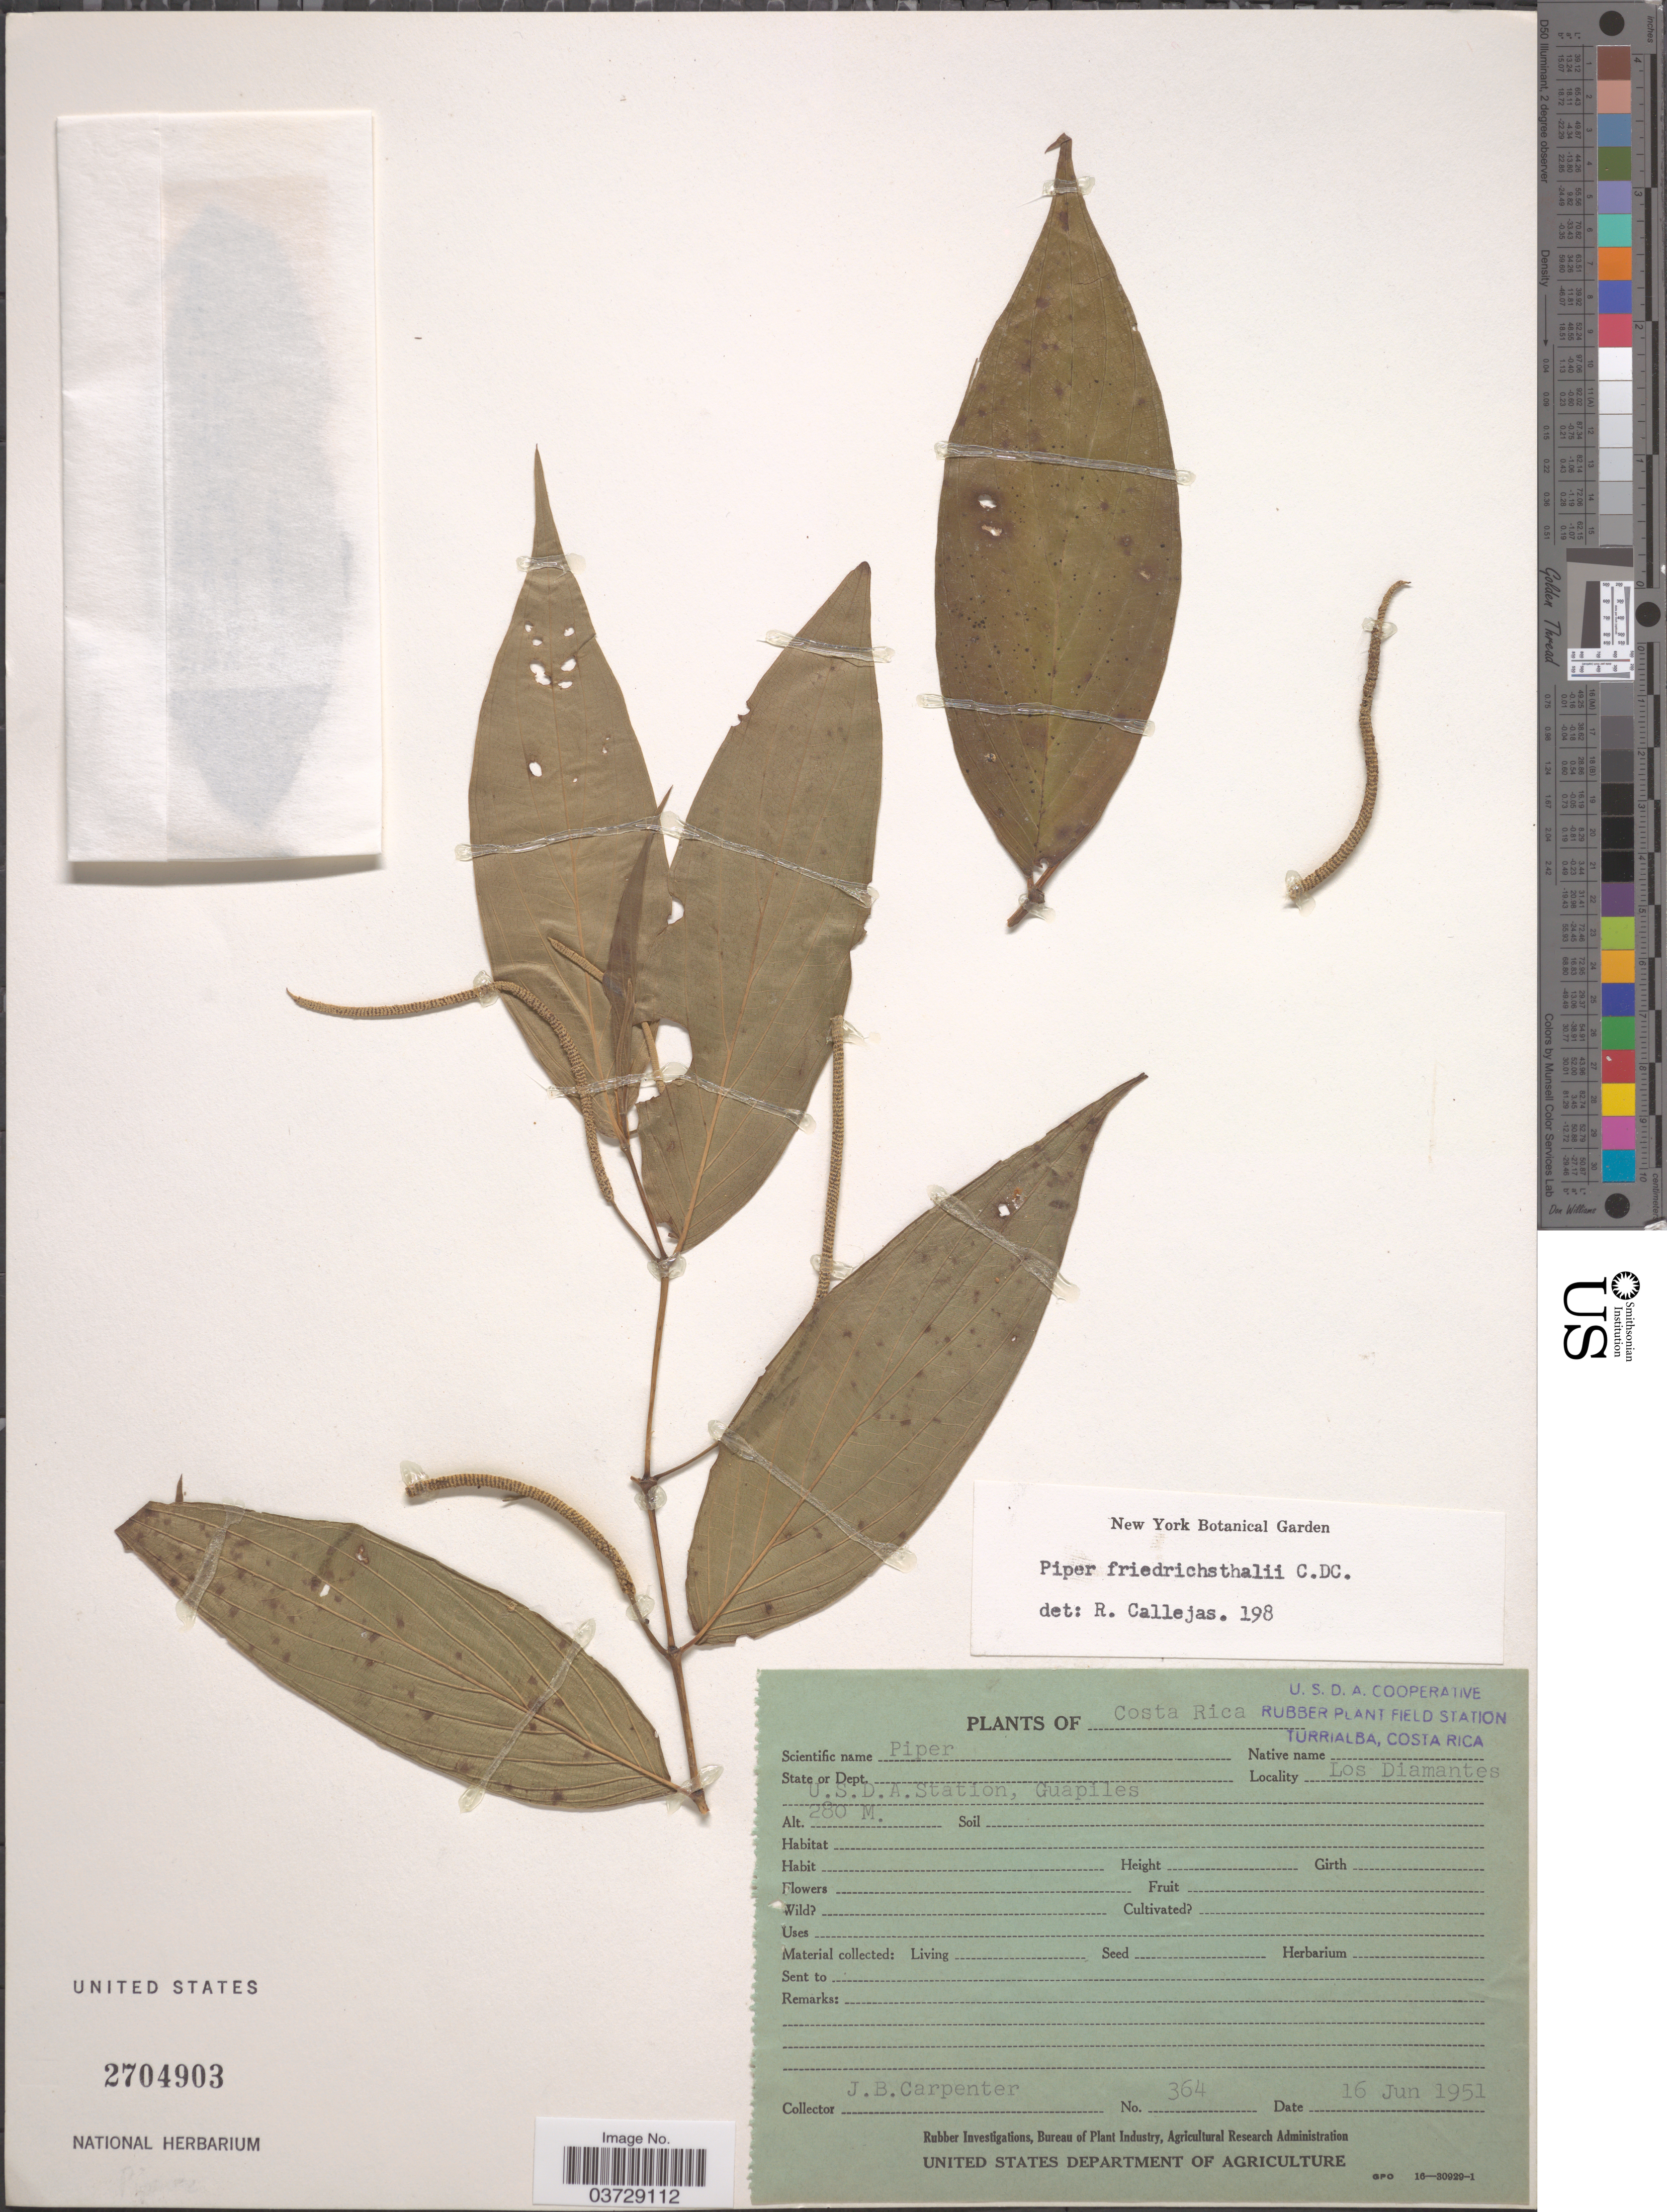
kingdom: Plantae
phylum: Tracheophyta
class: Magnoliopsida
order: Piperales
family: Piperaceae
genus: Piper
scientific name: Piper friedrichsthalii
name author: C. DC.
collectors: J. Carpenter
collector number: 364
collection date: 1951-06-16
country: Costa Rica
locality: Los Diamantes U.S.D.A. Station, Guapiles.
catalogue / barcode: US 2704903